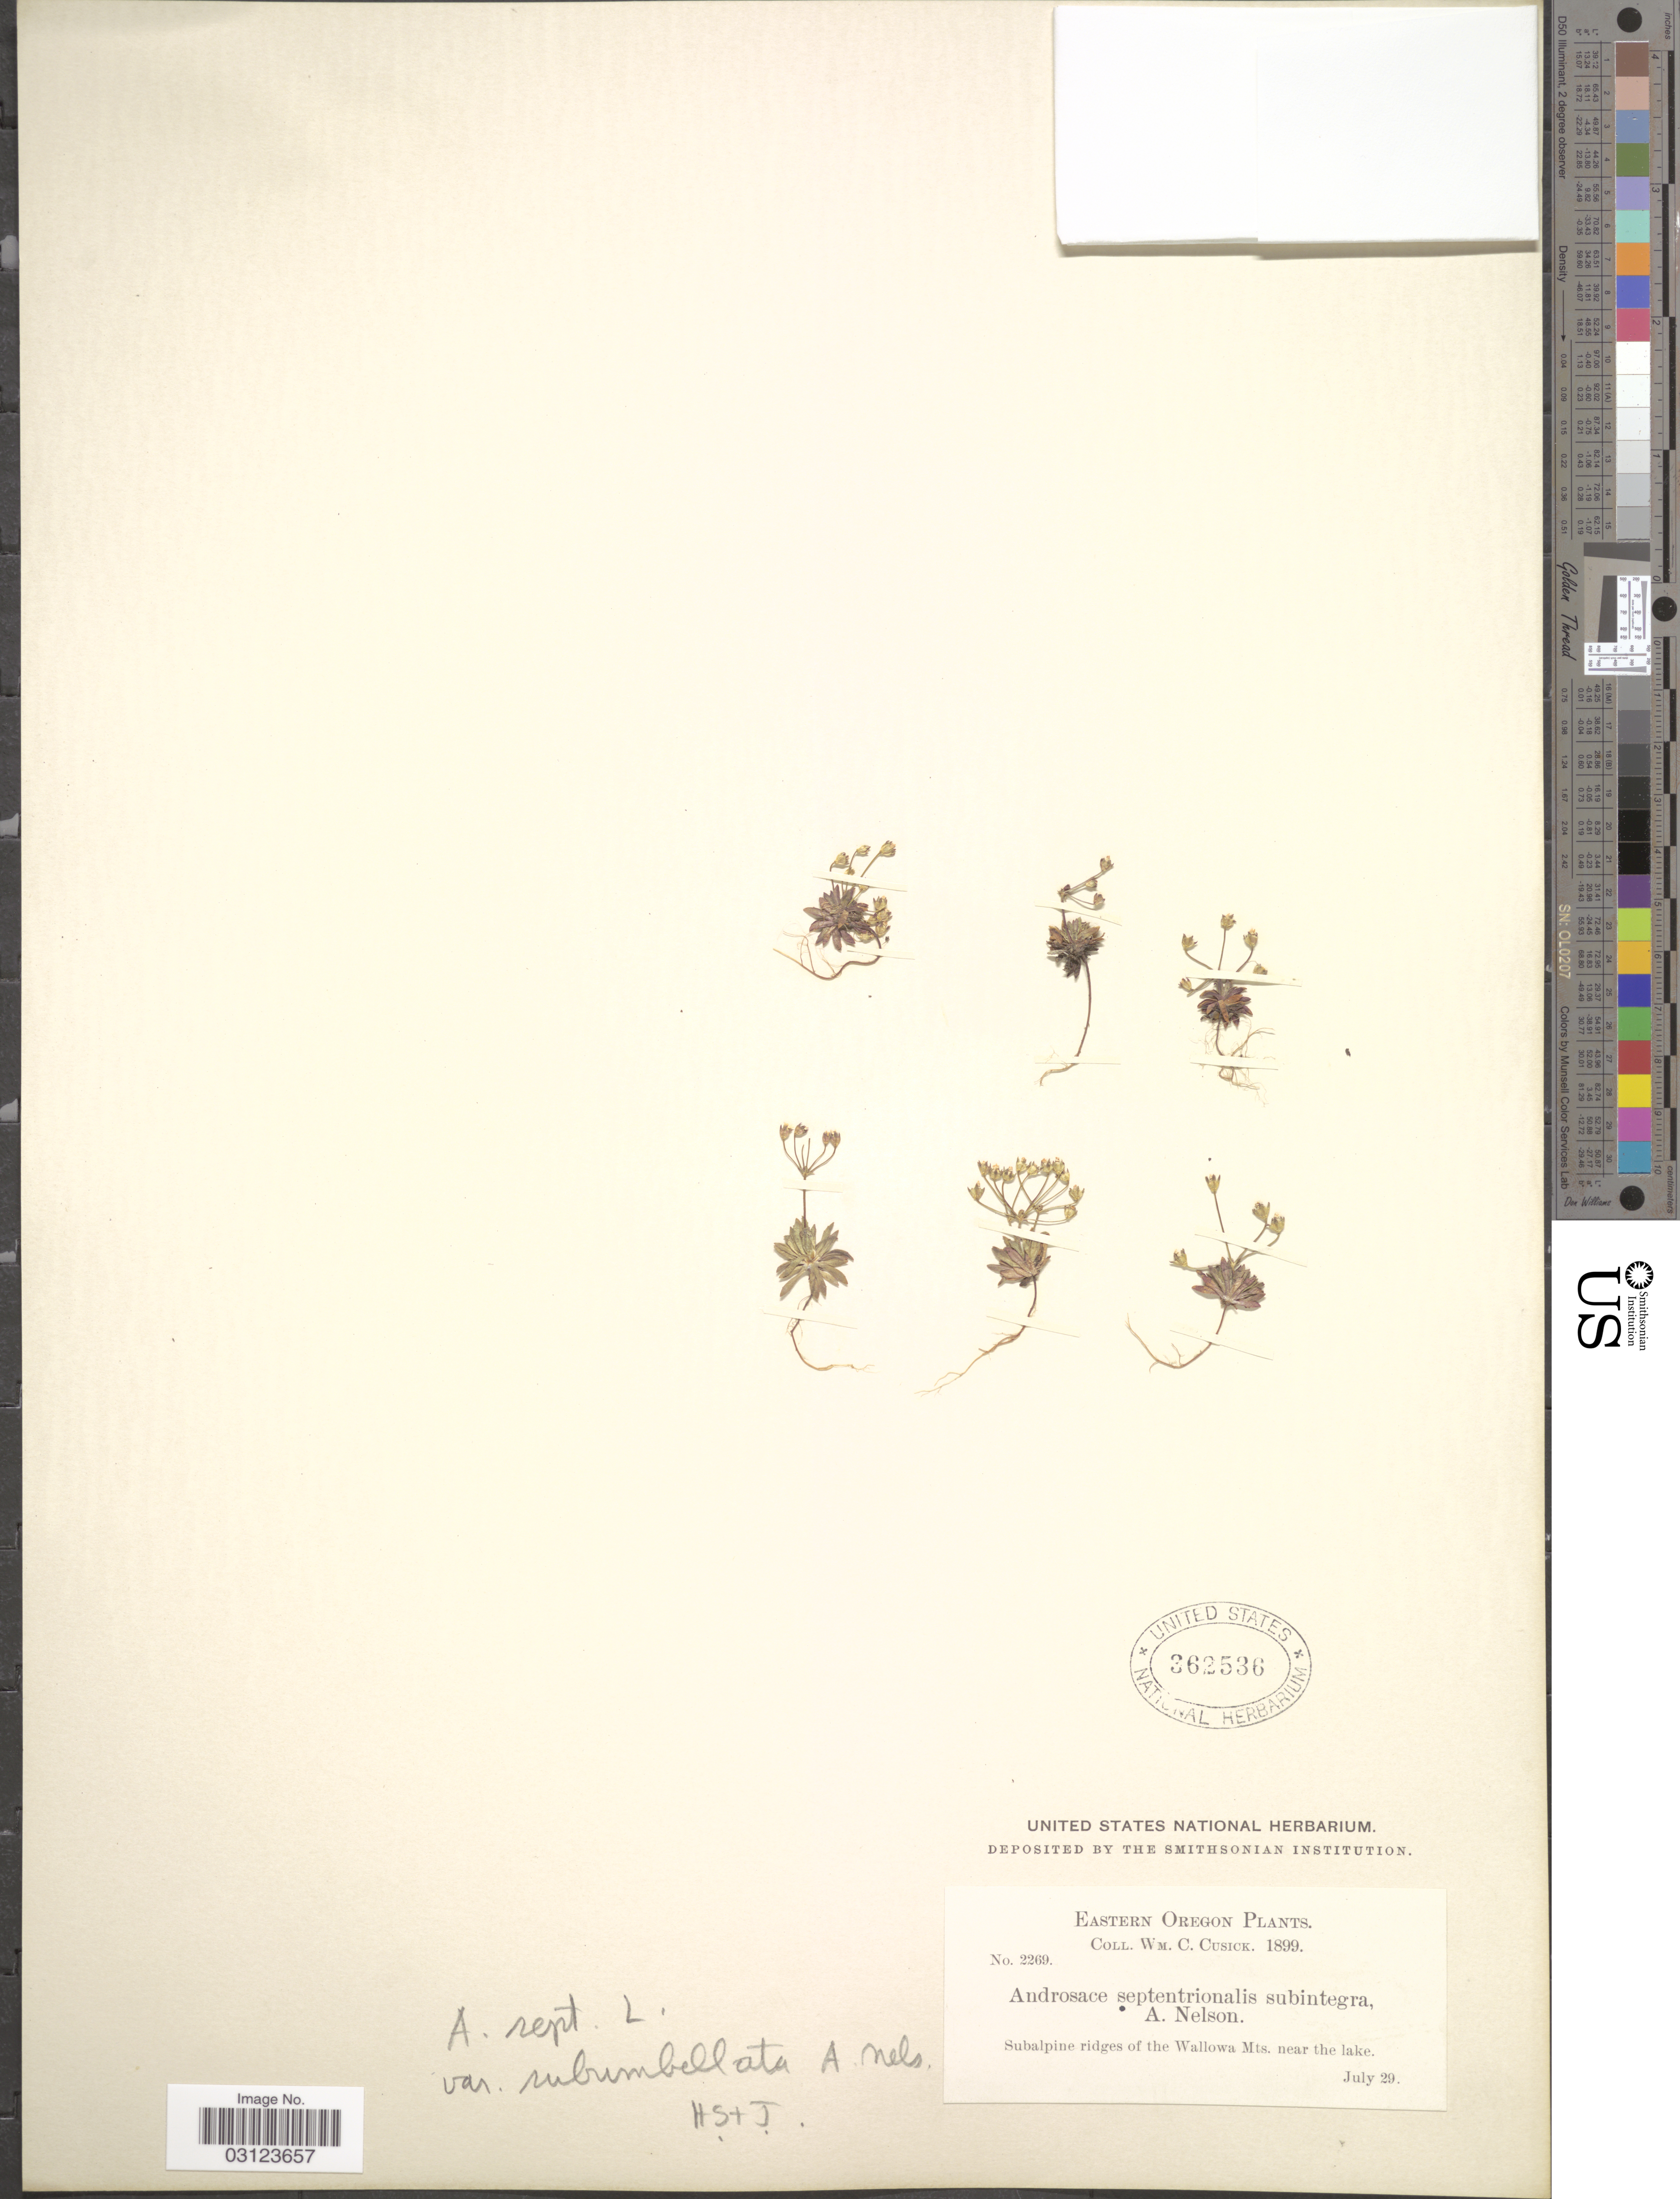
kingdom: Plantae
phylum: Tracheophyta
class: Magnoliopsida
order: Ericales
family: Primulaceae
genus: Androsace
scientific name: Androsace septentrionalis subsp. subumbellata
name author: (A. Nelson) G.T. Robbins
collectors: W. C. Cusick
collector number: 2269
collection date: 1899-07-29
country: United States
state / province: Oregon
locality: Eastern Oregon. Subalpine ridges of the Wallowa Mts. near the lake.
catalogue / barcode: US 362536